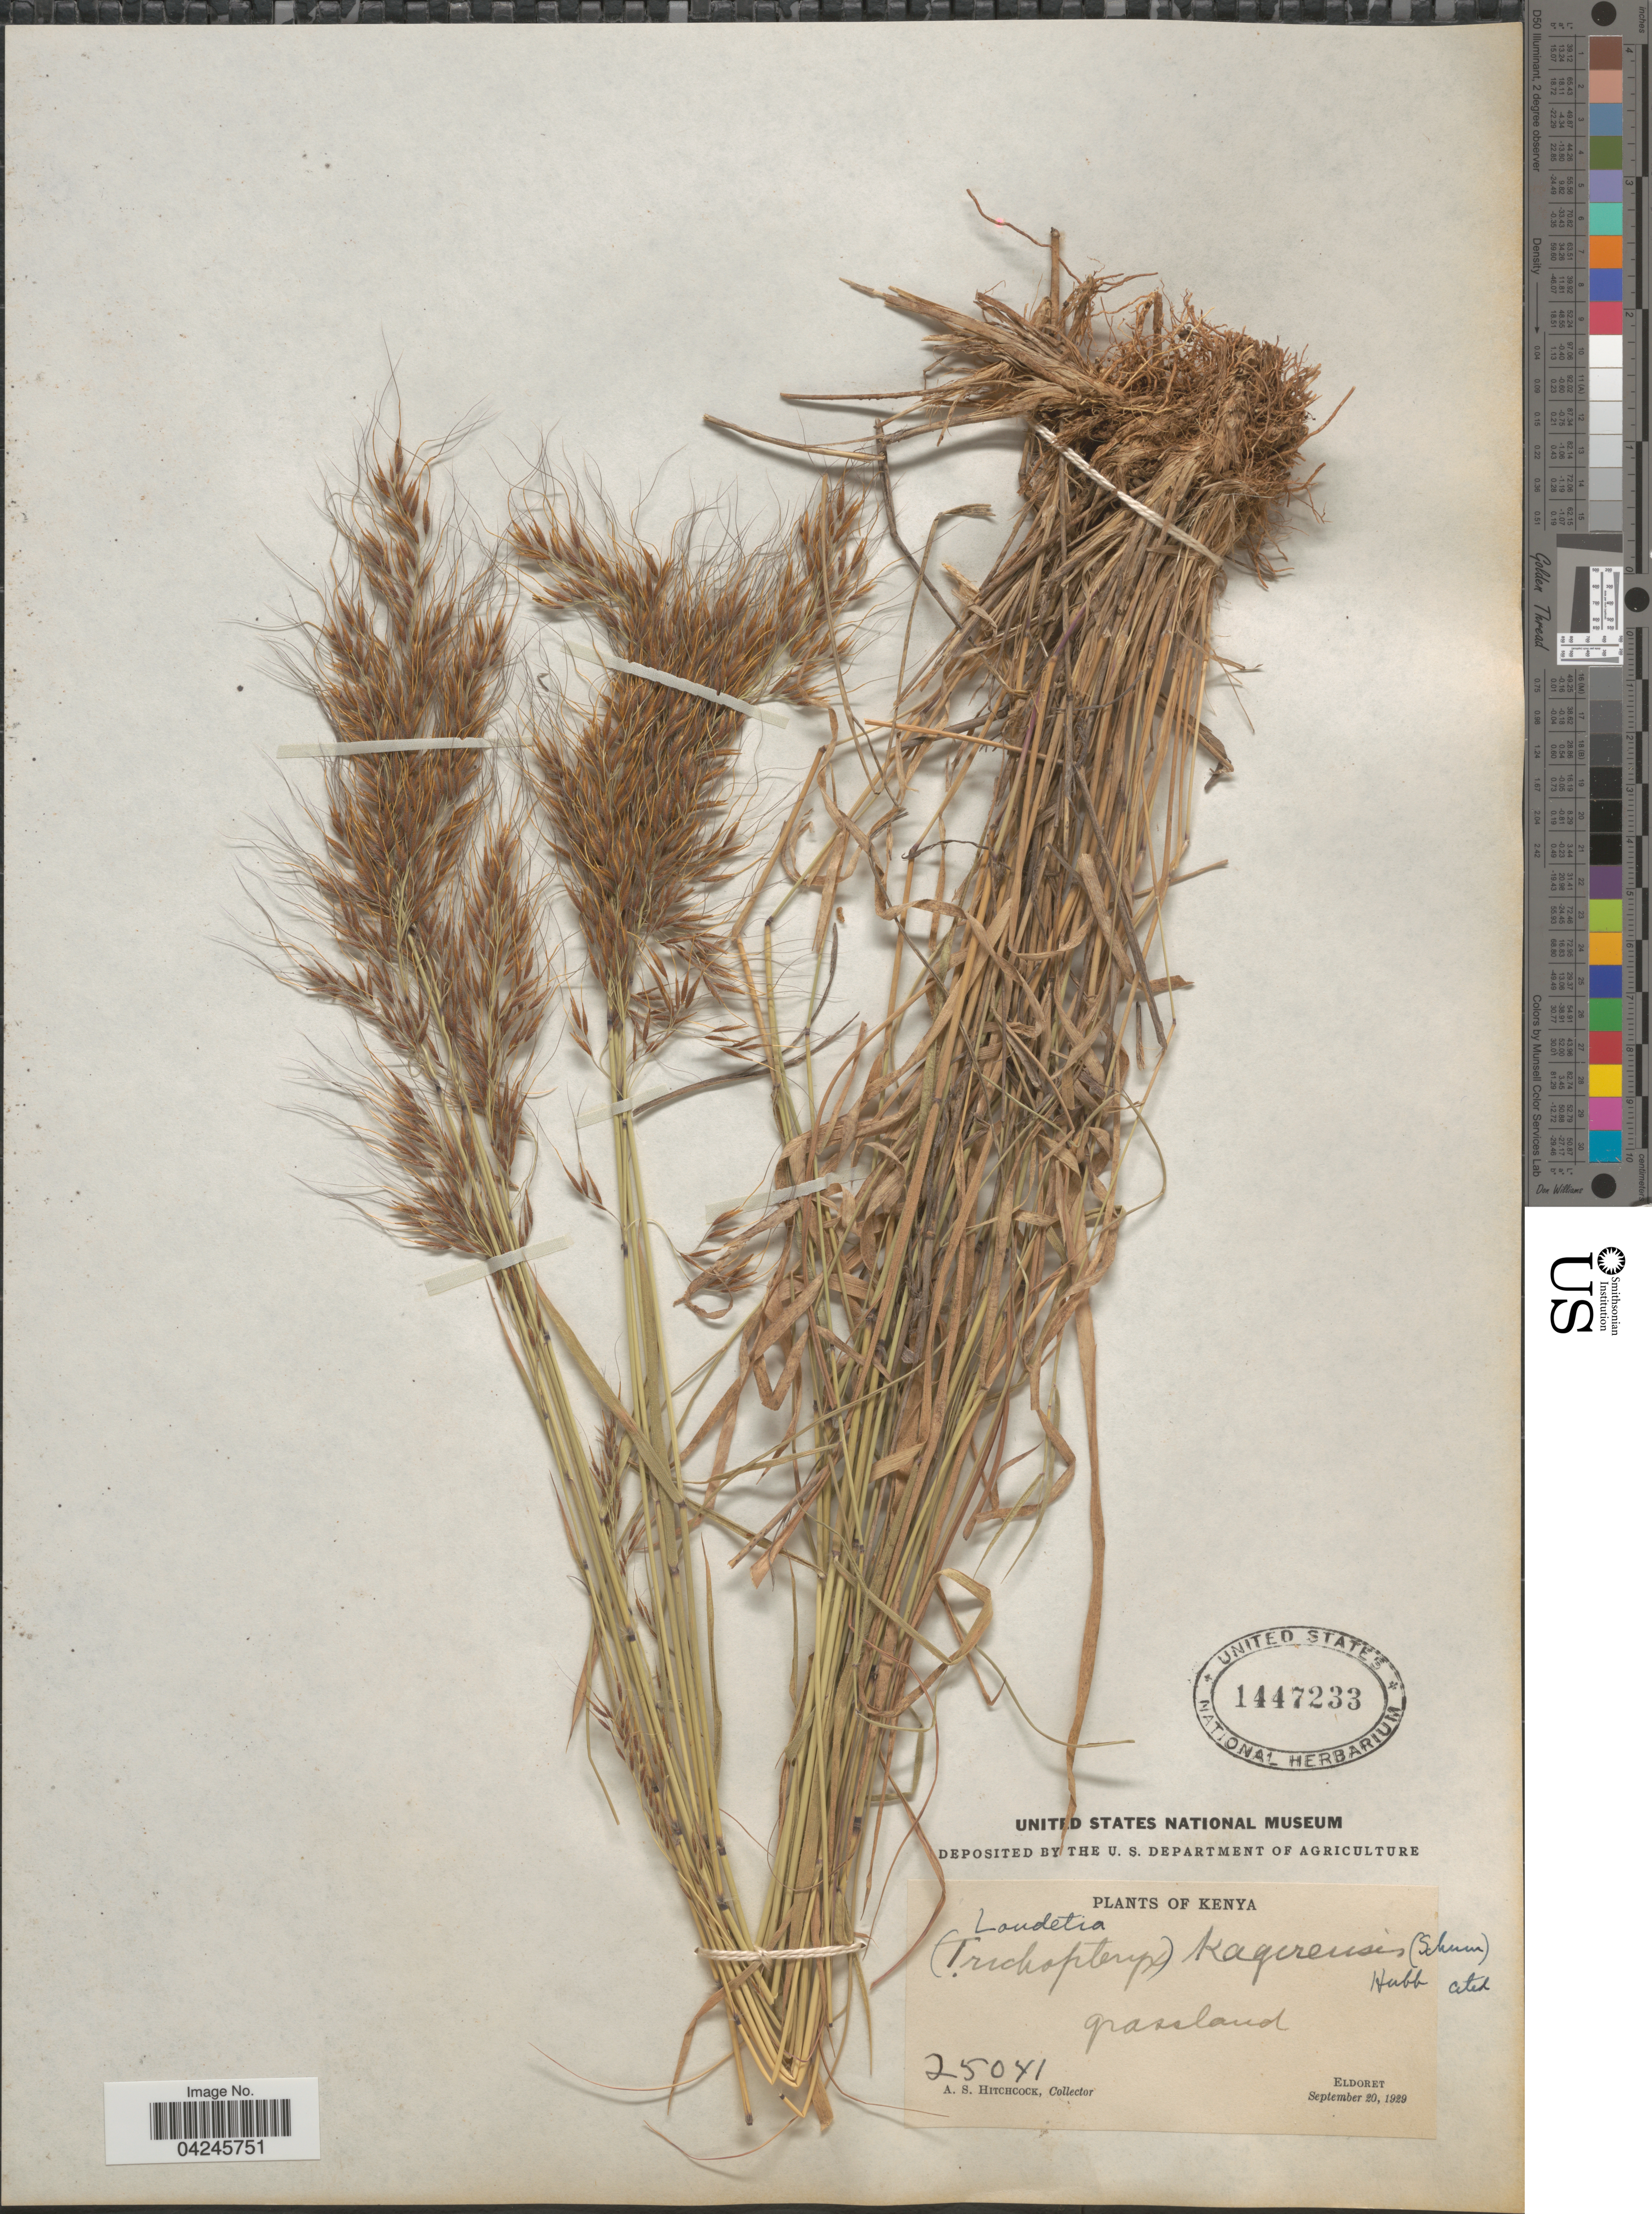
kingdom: Plantae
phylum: Tracheophyta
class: Liliopsida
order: Poales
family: Poaceae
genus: Loudetia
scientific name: Loudetia kagerensis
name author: (K. Schum.) Hutch.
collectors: A. S. Hitchcock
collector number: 25041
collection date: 1929-09-20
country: Kenya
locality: Eldoret.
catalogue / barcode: US 1447233